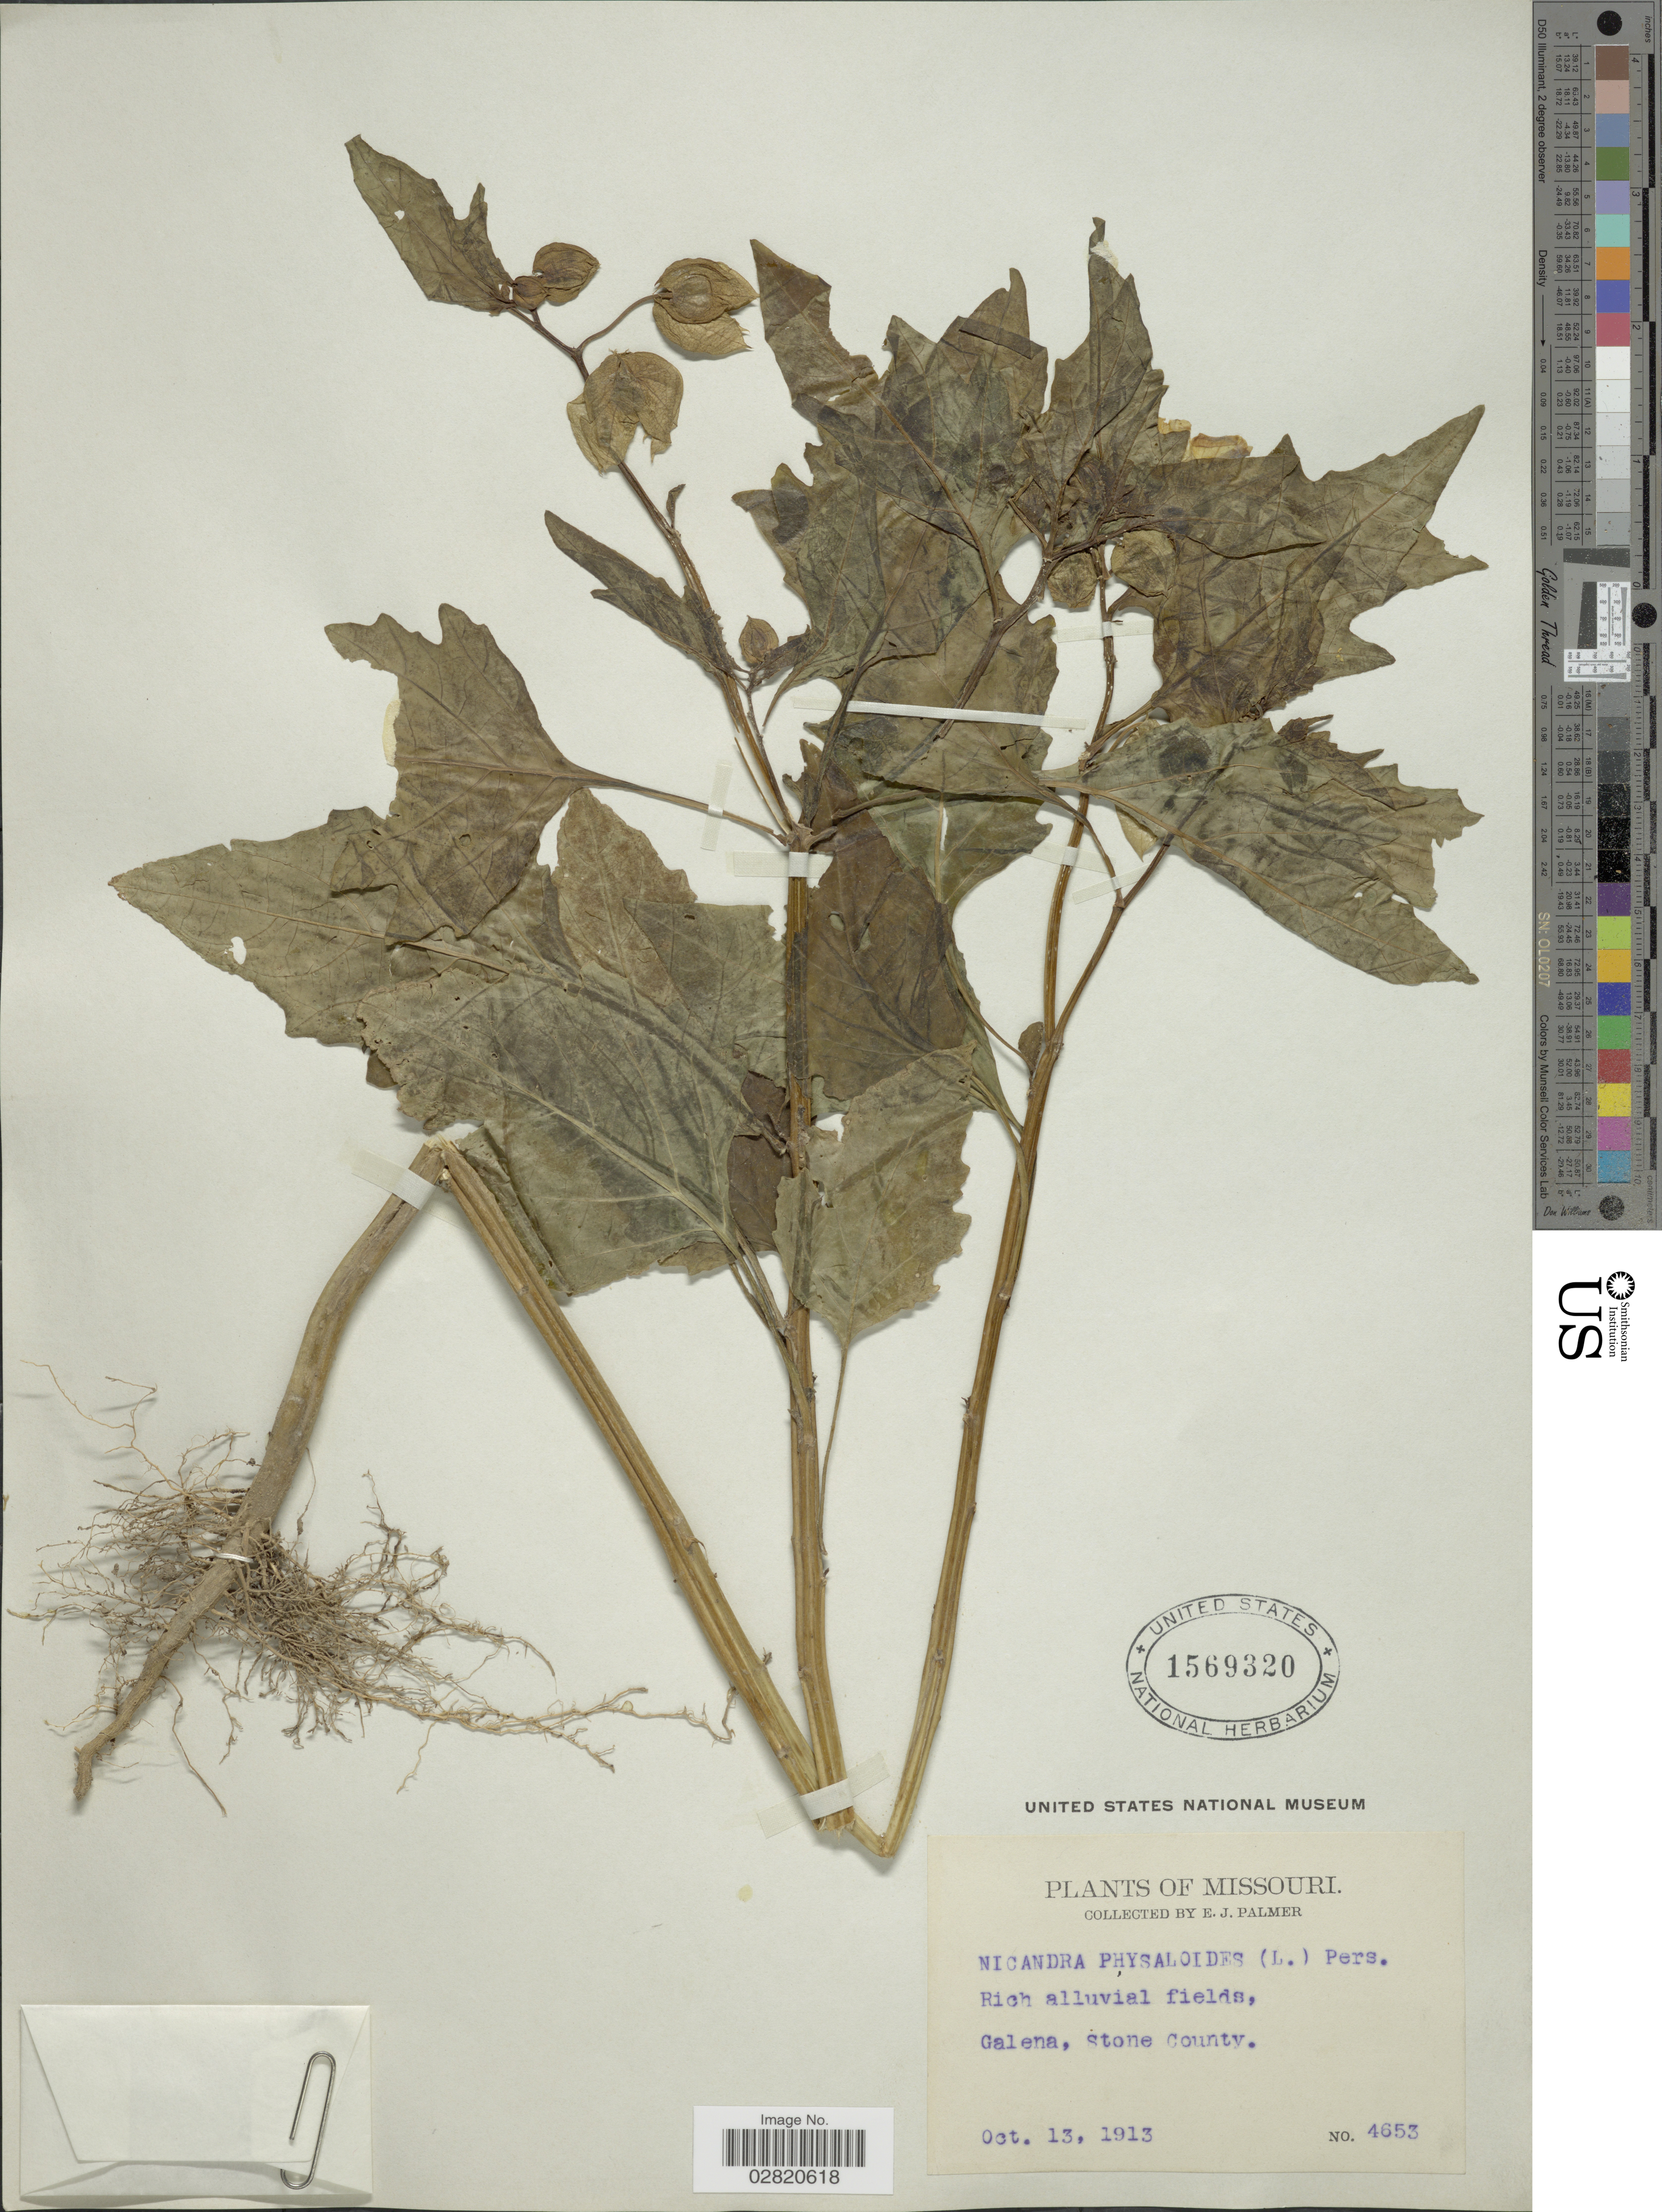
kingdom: Plantae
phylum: Tracheophyta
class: Magnoliopsida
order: Solanales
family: Solanaceae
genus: Nicandra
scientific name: Nicandra physalodes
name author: (L.) Gaertn.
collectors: E. J. Palmer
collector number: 4653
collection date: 1913-10-13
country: United States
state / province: Missouri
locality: Galena, Stone County.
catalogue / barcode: US 1569320